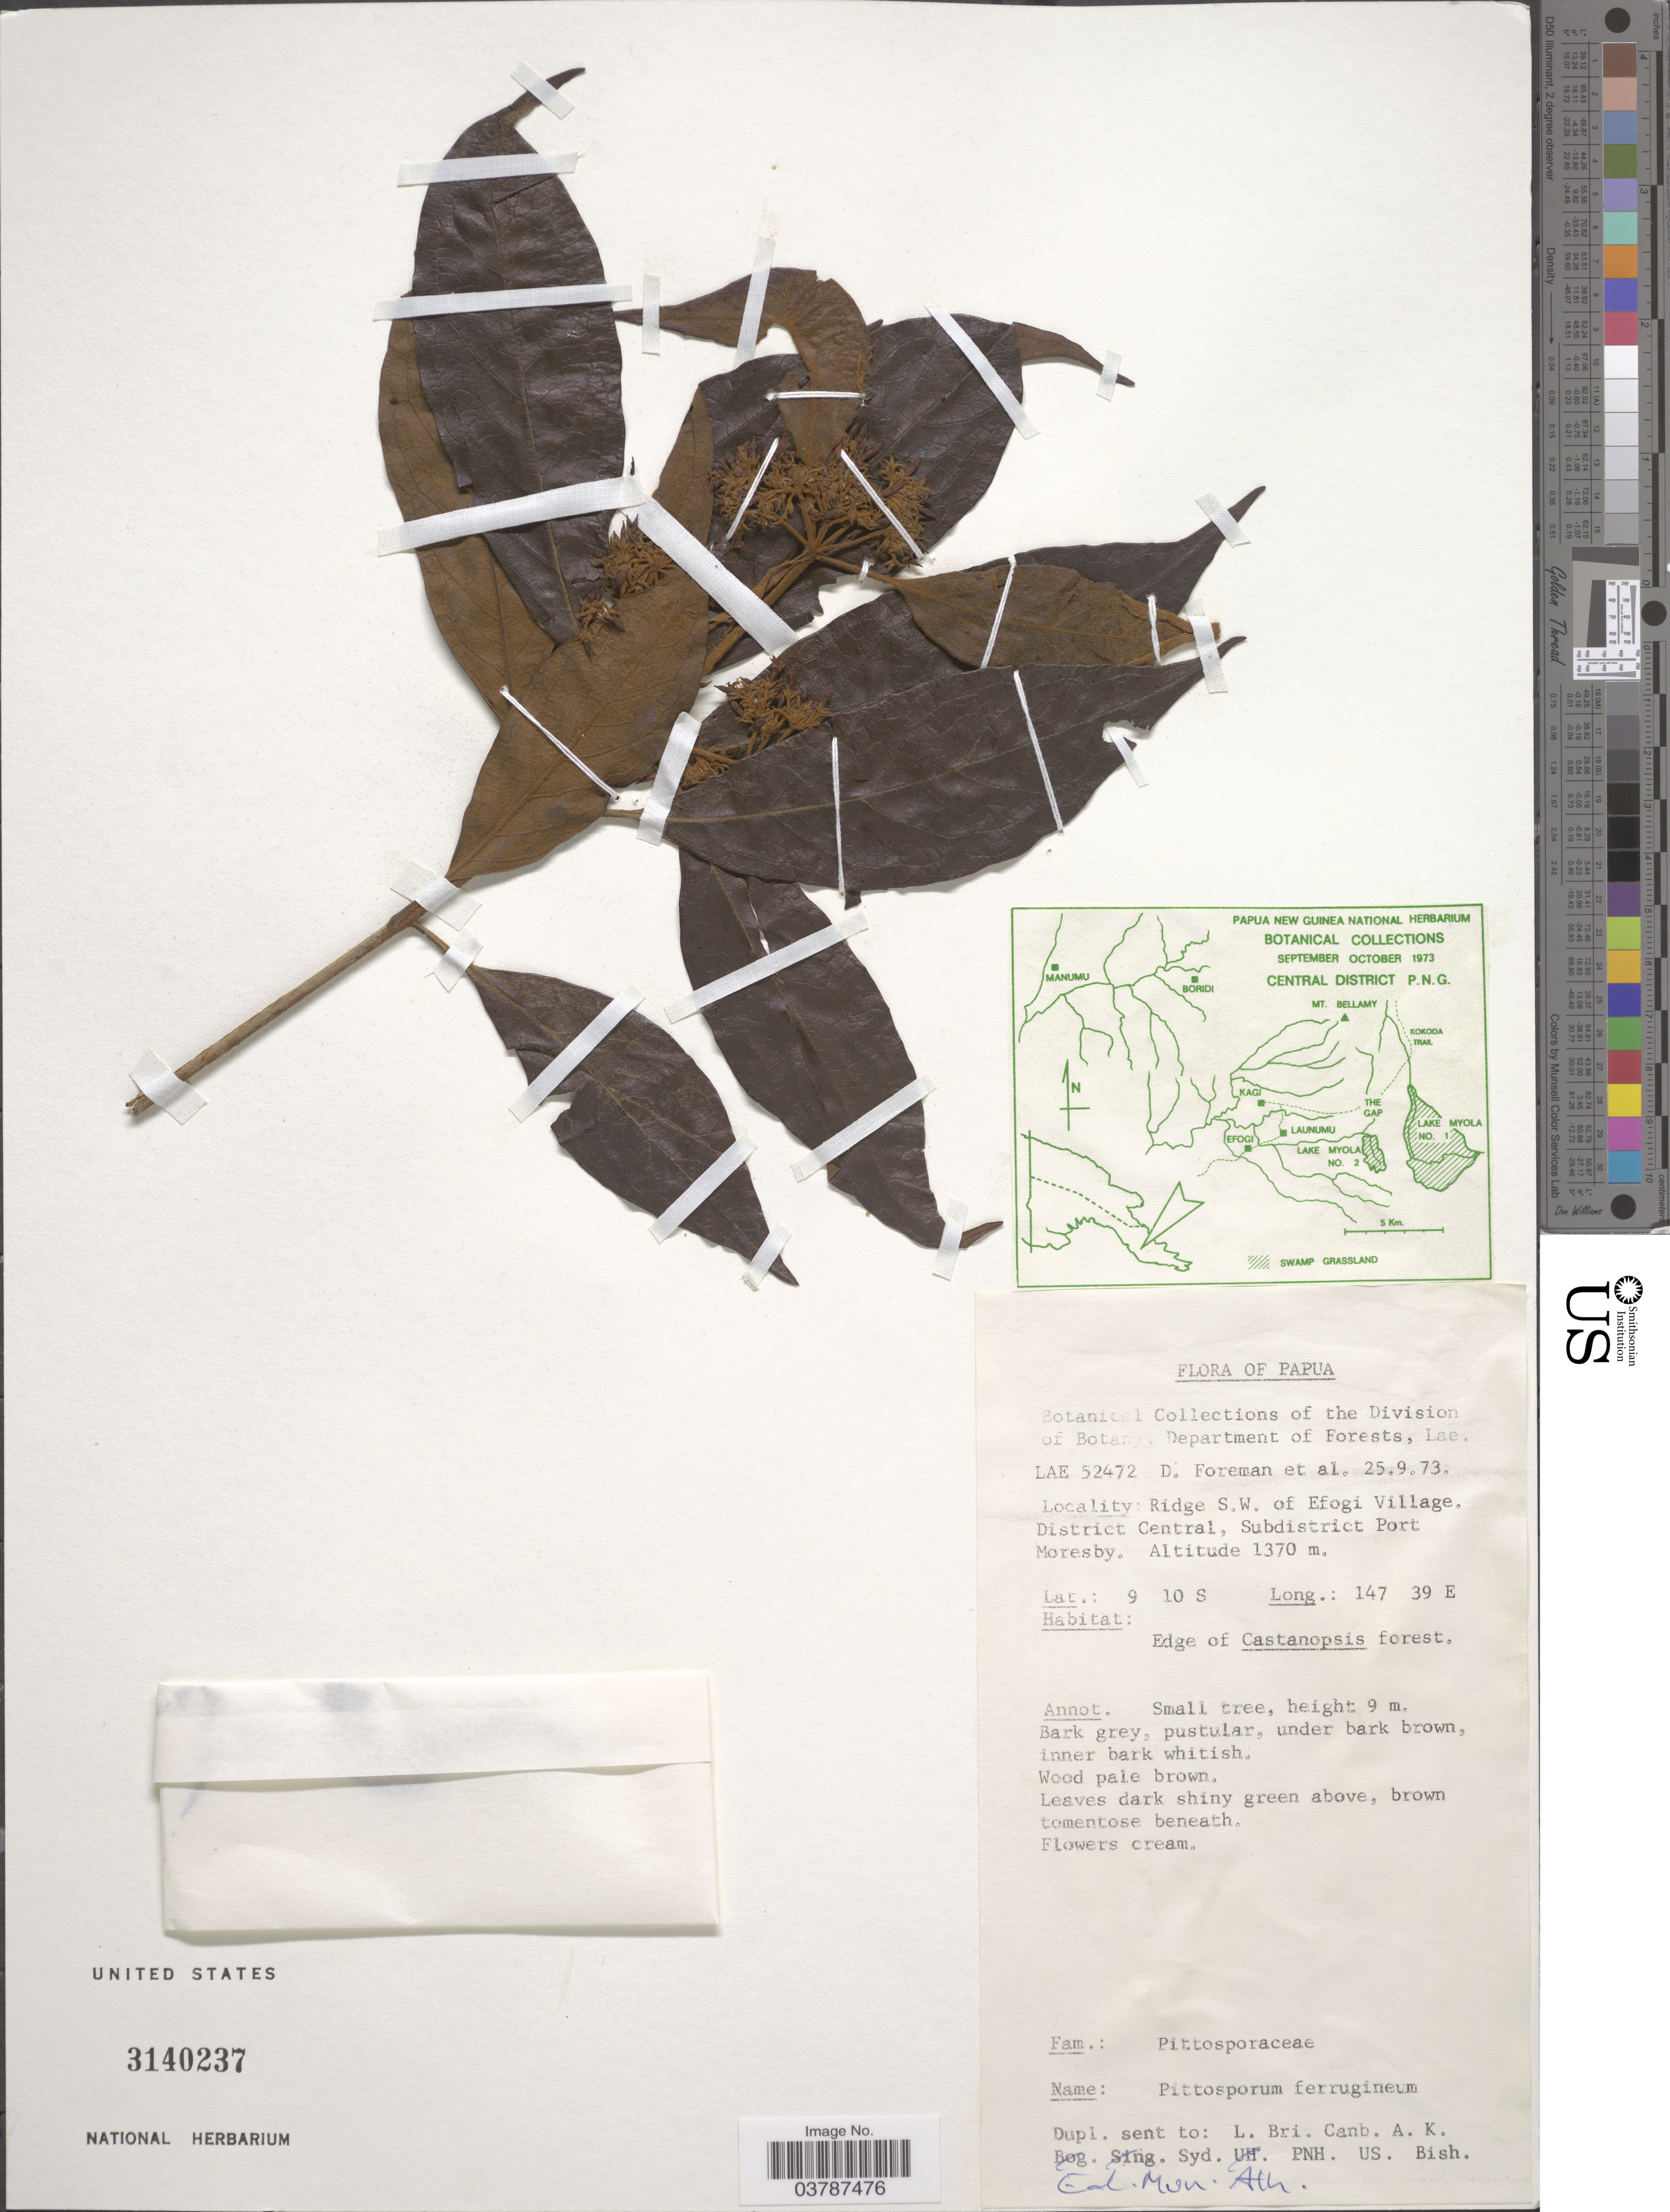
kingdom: Plantae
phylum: Tracheophyta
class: Magnoliopsida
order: Apiales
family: Pittosporaceae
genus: Pittosporum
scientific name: Pittosporum ferrugineum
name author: Dryand. ex Aiton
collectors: D. Foreman & et al.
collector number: LAE 52472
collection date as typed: Transcribed d/m/y: 25/9/73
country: Papua New Guinea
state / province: Central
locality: Papua. Ridge S.W. of Efogi Village. District Central, Subdistrict Port Moresby.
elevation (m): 1370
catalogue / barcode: US 3140237